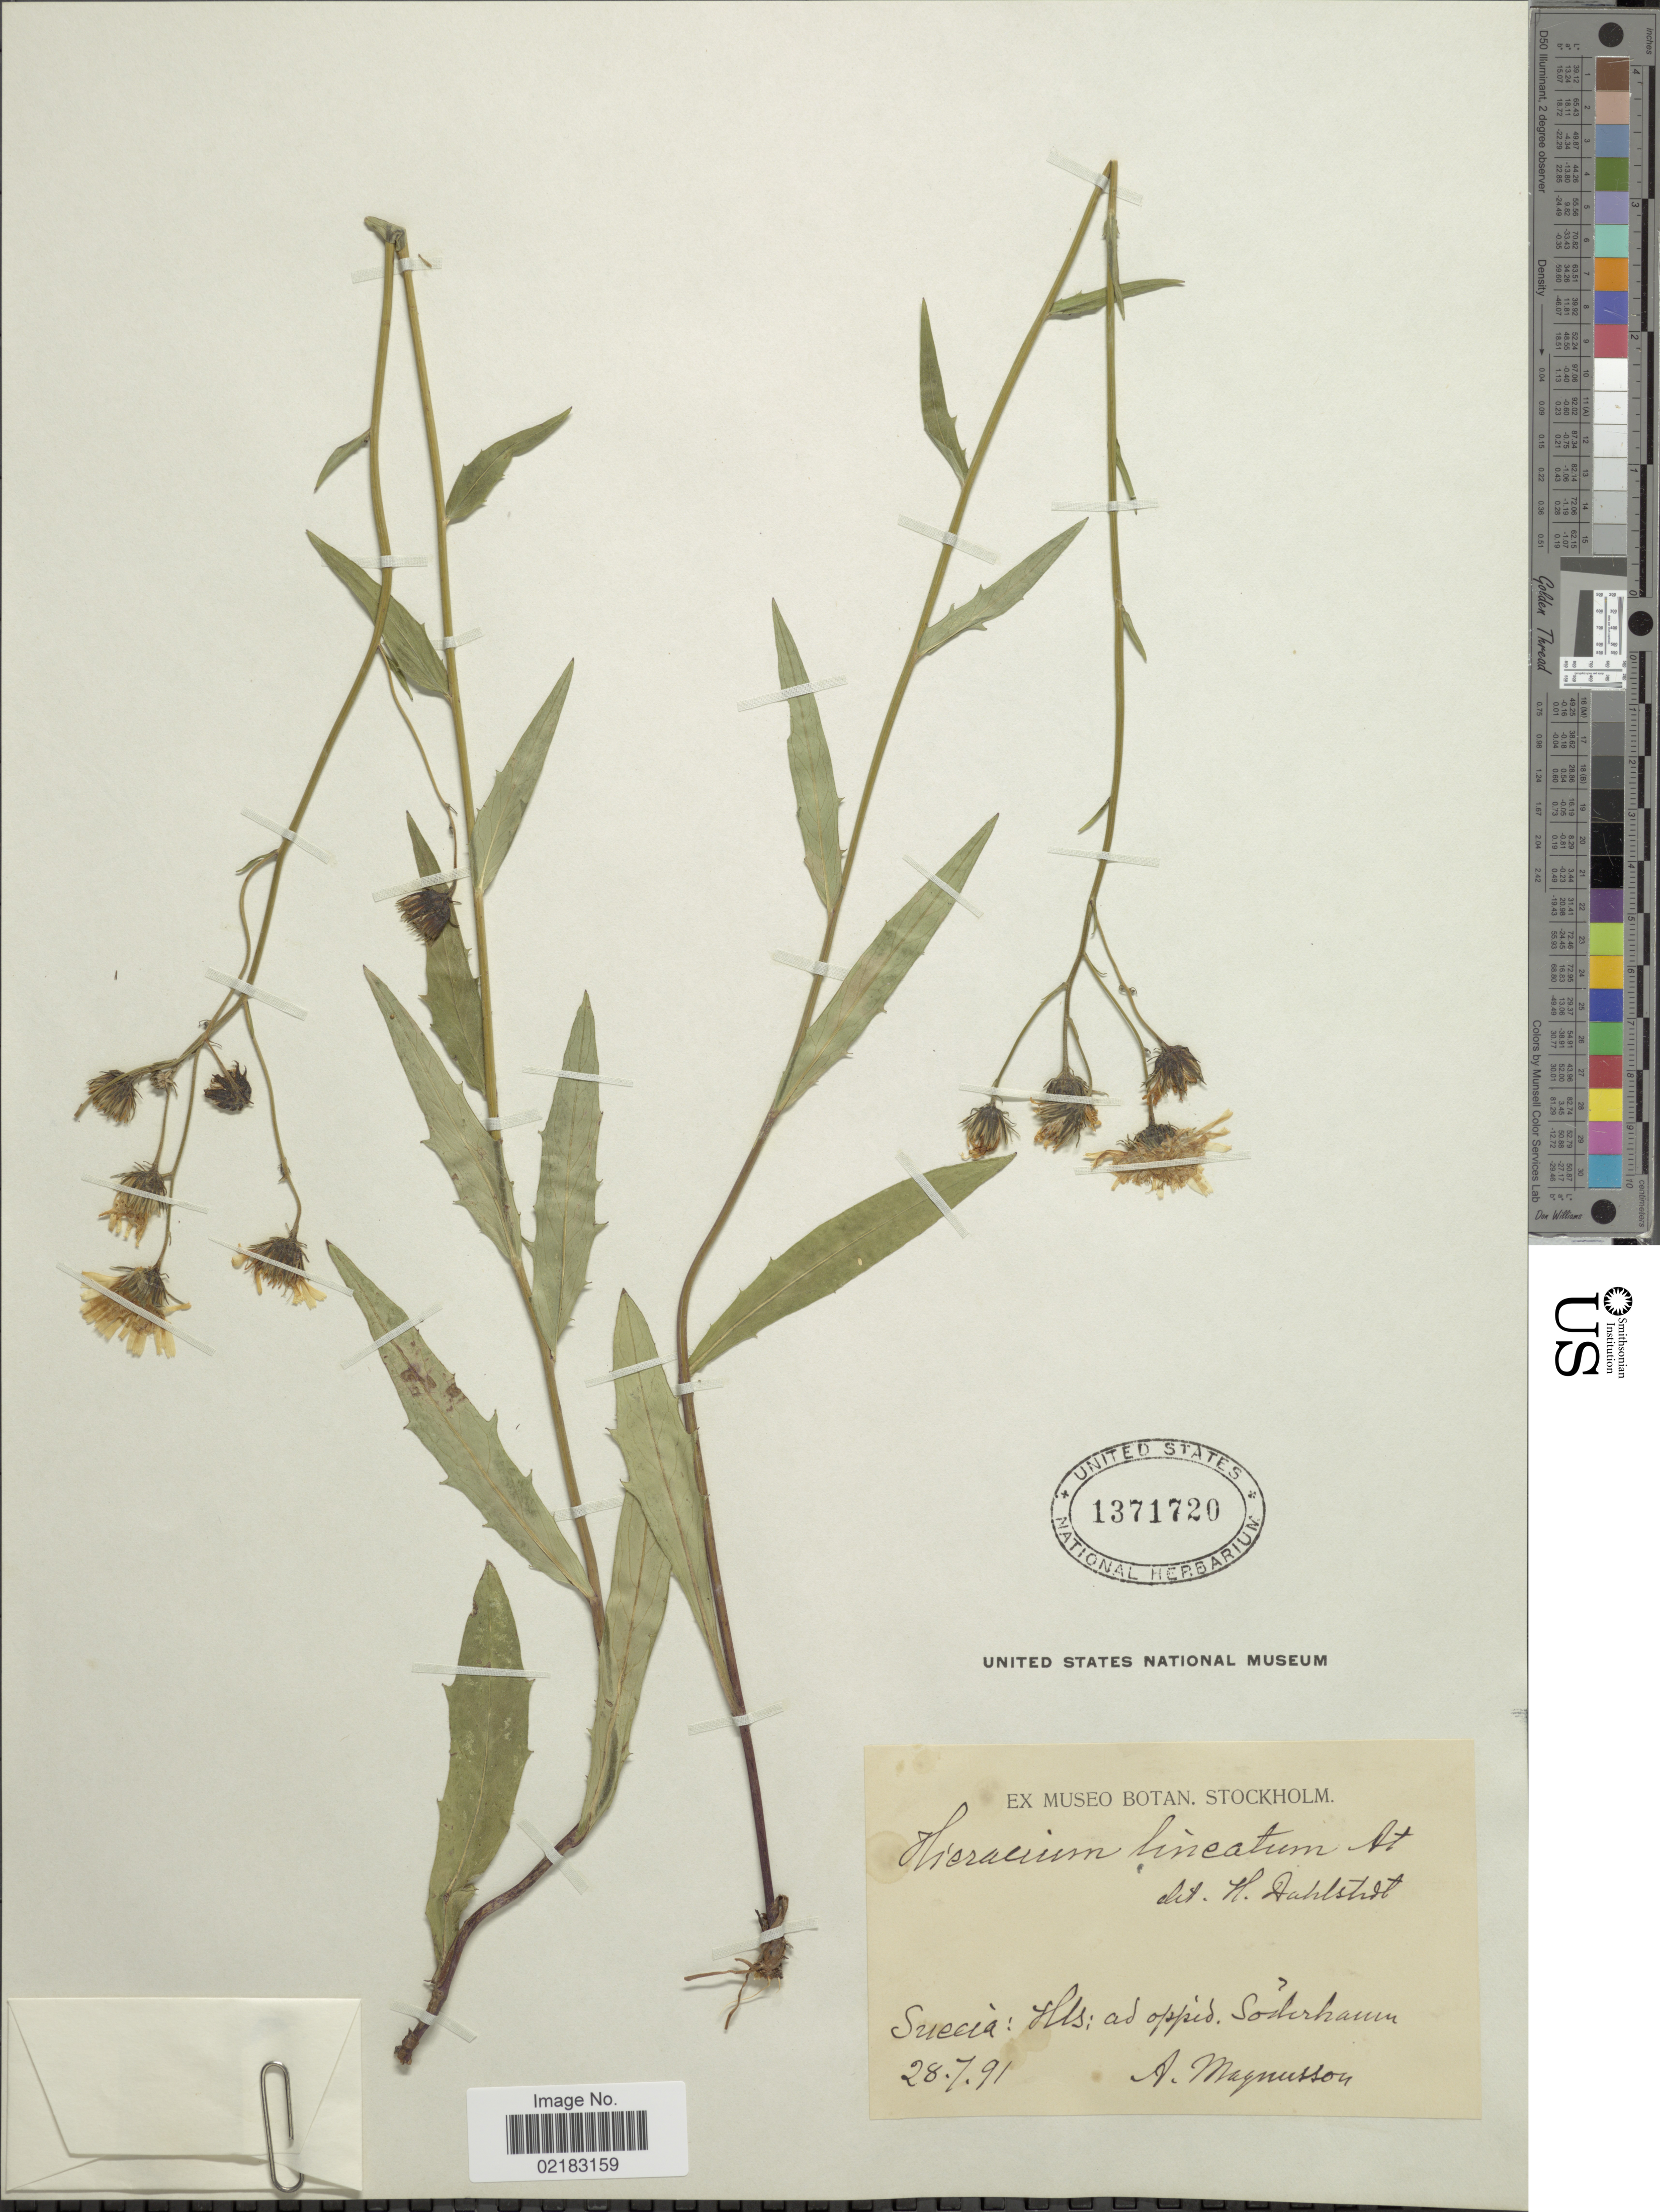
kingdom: Plantae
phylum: Tracheophyta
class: Magnoliopsida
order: Asterales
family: Asteraceae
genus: Hieracium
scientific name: Hieracium lineatum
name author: Almquist ex Dahlst.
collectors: A. Magnusson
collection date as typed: Transcribed d/m/y: 28/7/91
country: Sweden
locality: Suecia: Hls: ad oppid. Söderhamn.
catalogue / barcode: US 1371720